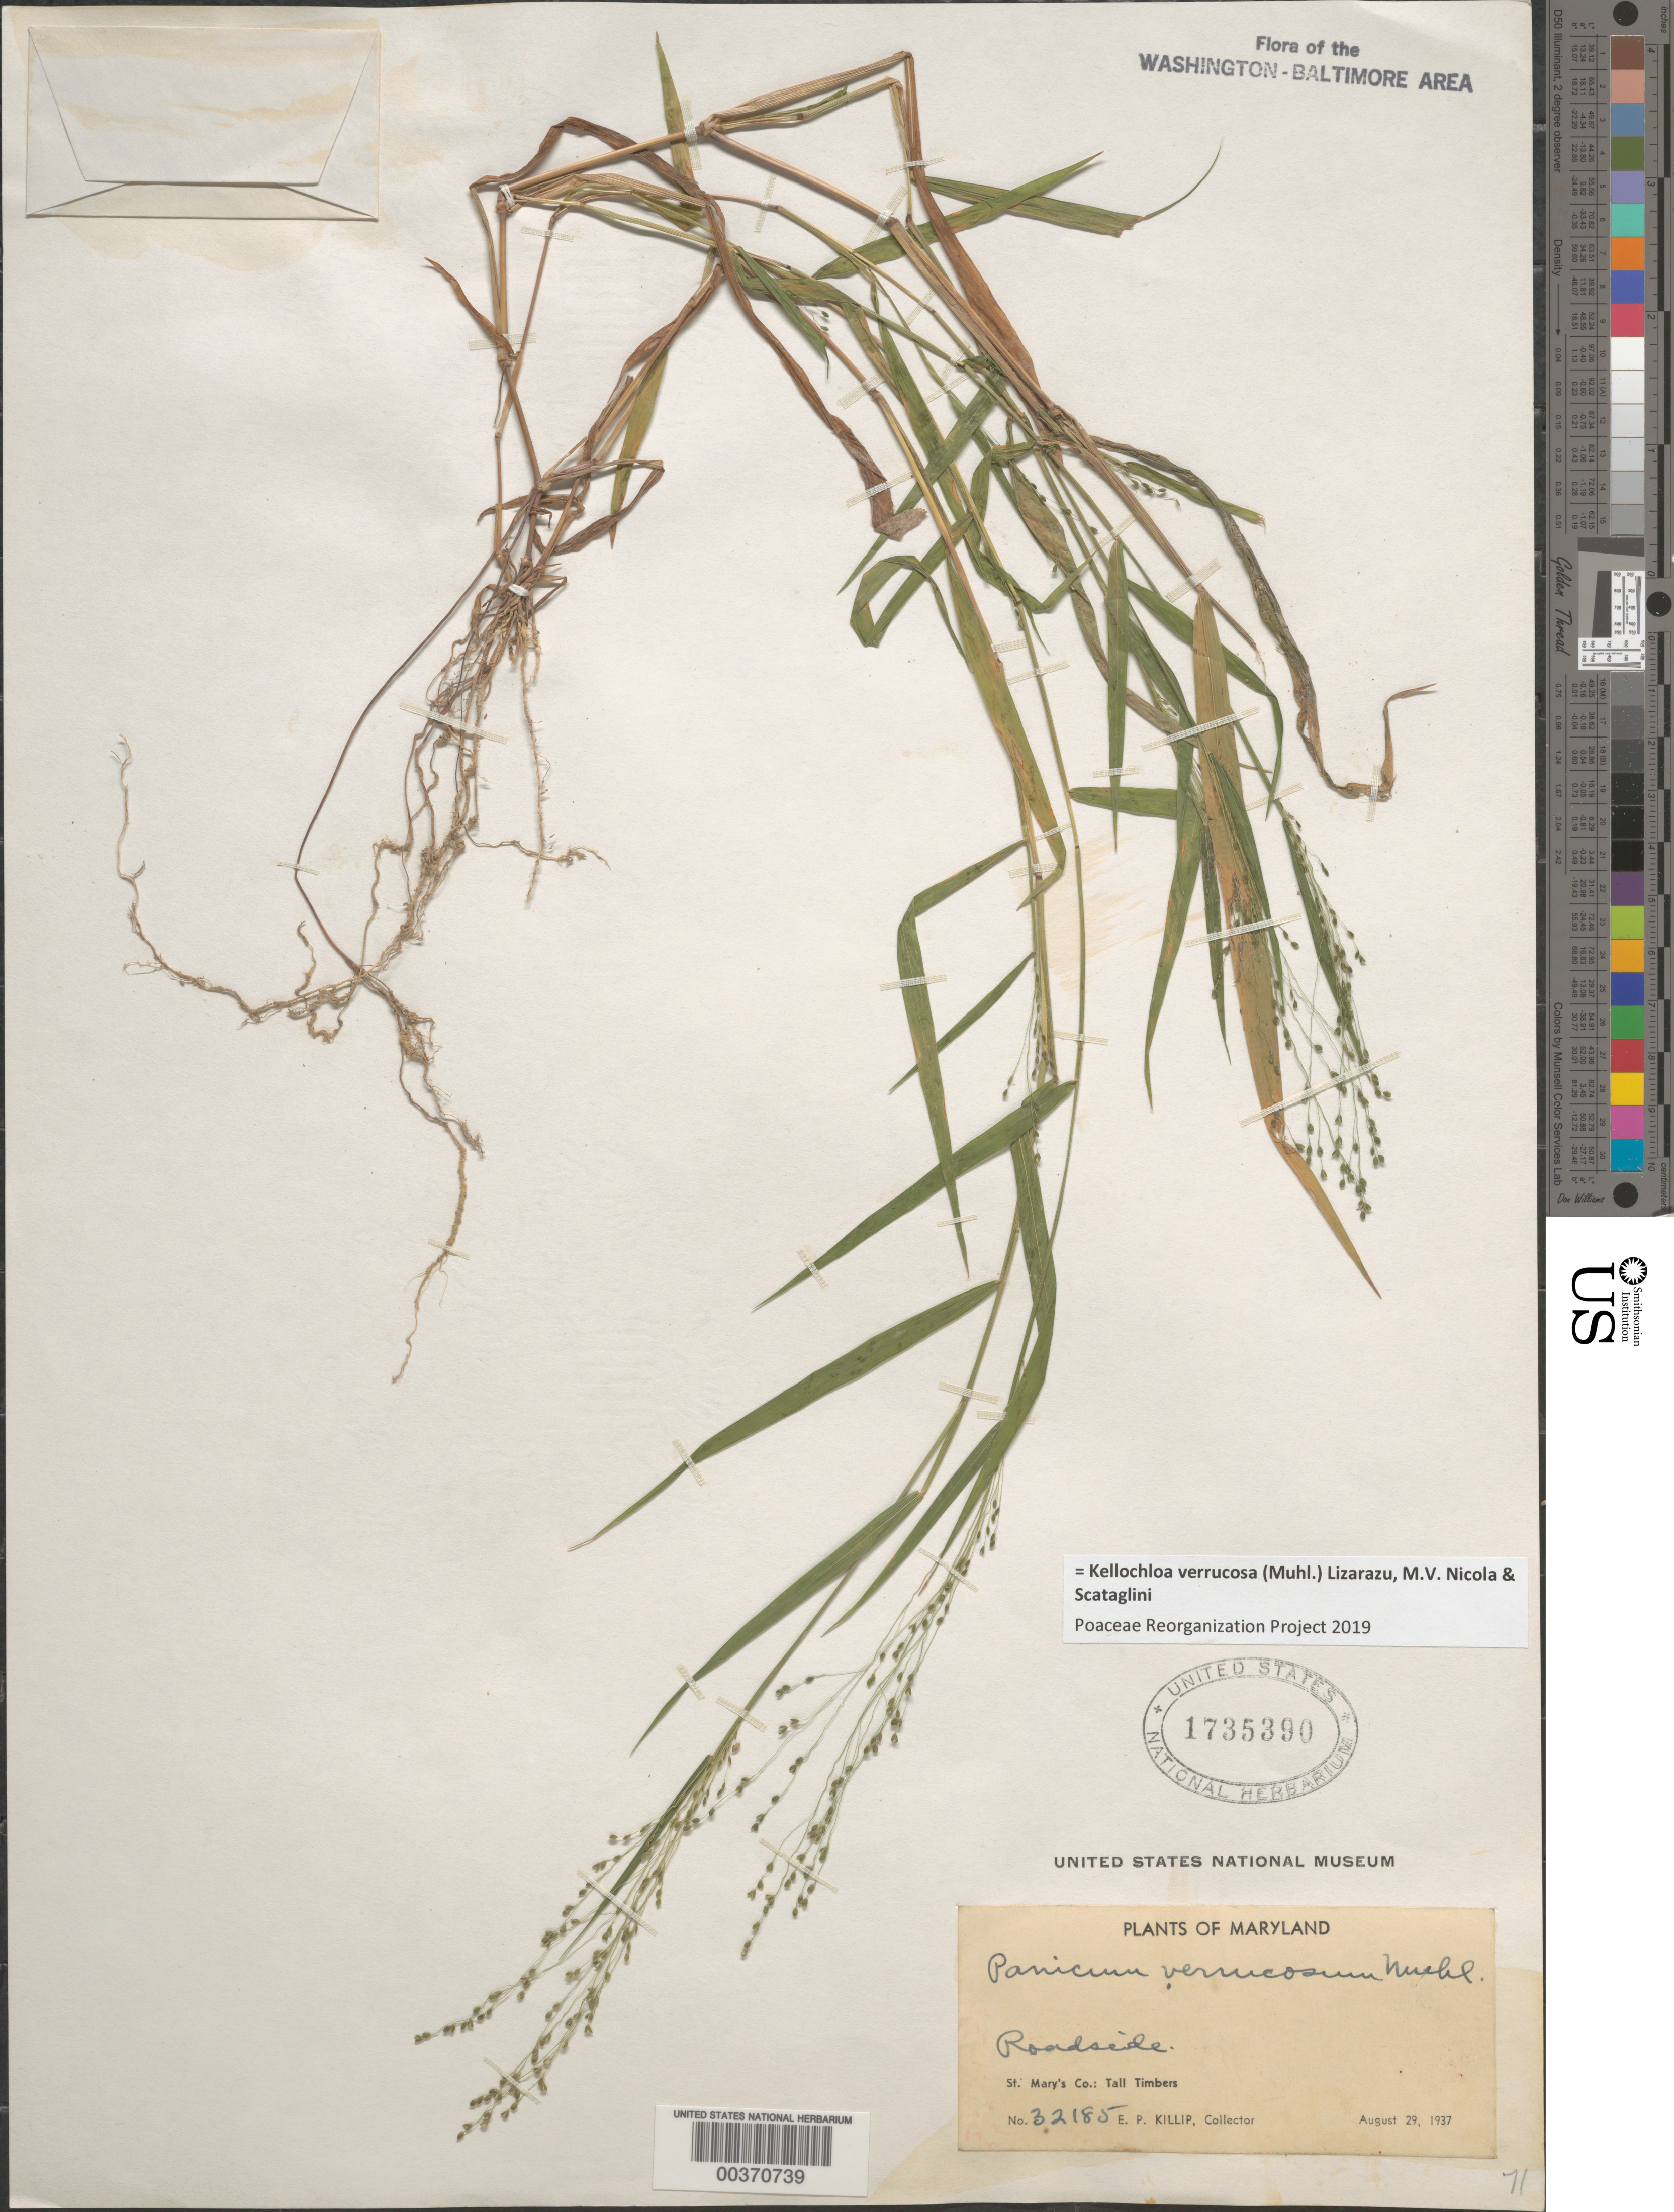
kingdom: Plantae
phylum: Tracheophyta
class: Liliopsida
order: Poales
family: Poaceae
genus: Panicum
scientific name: Panicum verrucosum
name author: Muhl.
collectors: E. P. Killip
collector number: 32185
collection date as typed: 29 Aug 1937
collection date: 1937-08-29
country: United States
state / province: Maryland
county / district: St. Mary's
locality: Tall Timbers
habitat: Roadside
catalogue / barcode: US 1735390